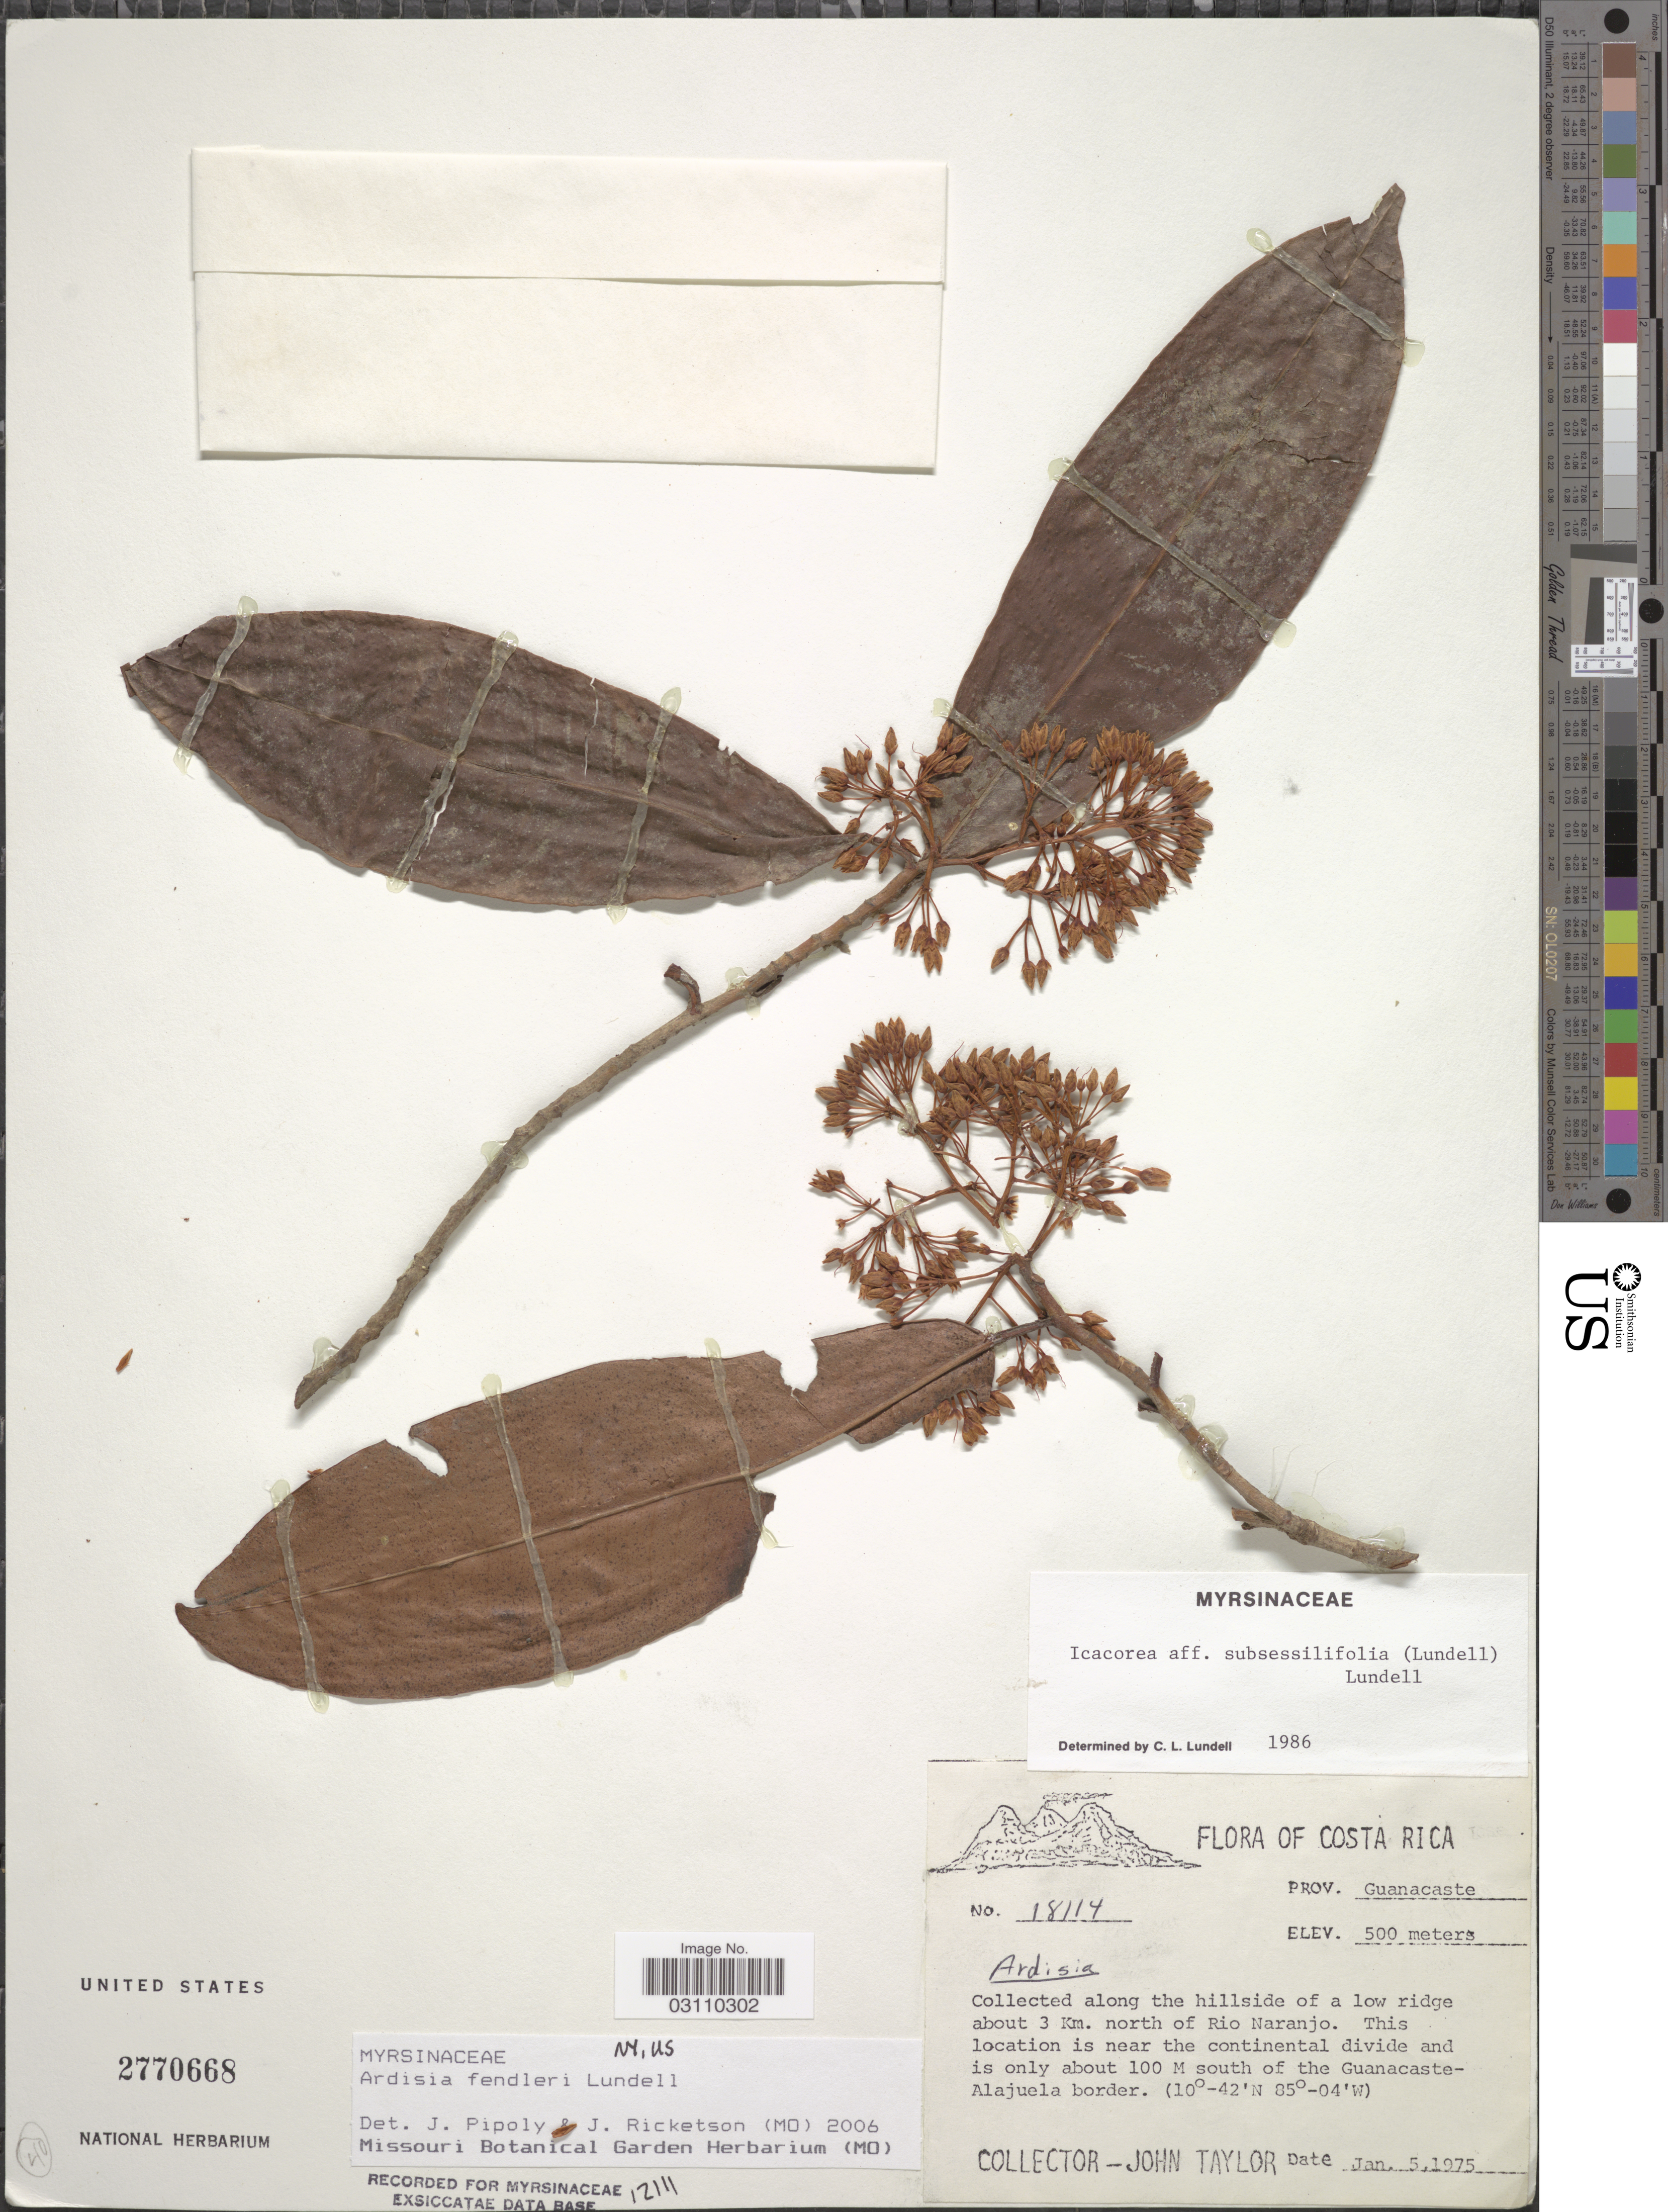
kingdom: Plantae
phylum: Tracheophyta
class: Magnoliopsida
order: Ericales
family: Primulaceae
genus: Ardisia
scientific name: Ardisia fendleri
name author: Lundell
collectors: J. Taylor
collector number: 18114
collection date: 1975-01-05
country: Costa Rica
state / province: Guanacaste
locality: Along the hillside of a low ridge about 3 Km. north of Rio Naranjo. This location is near the continental divide and is only about 100 M south of the Guanacaste-Alajuela border.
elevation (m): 500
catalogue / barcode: US 2770668